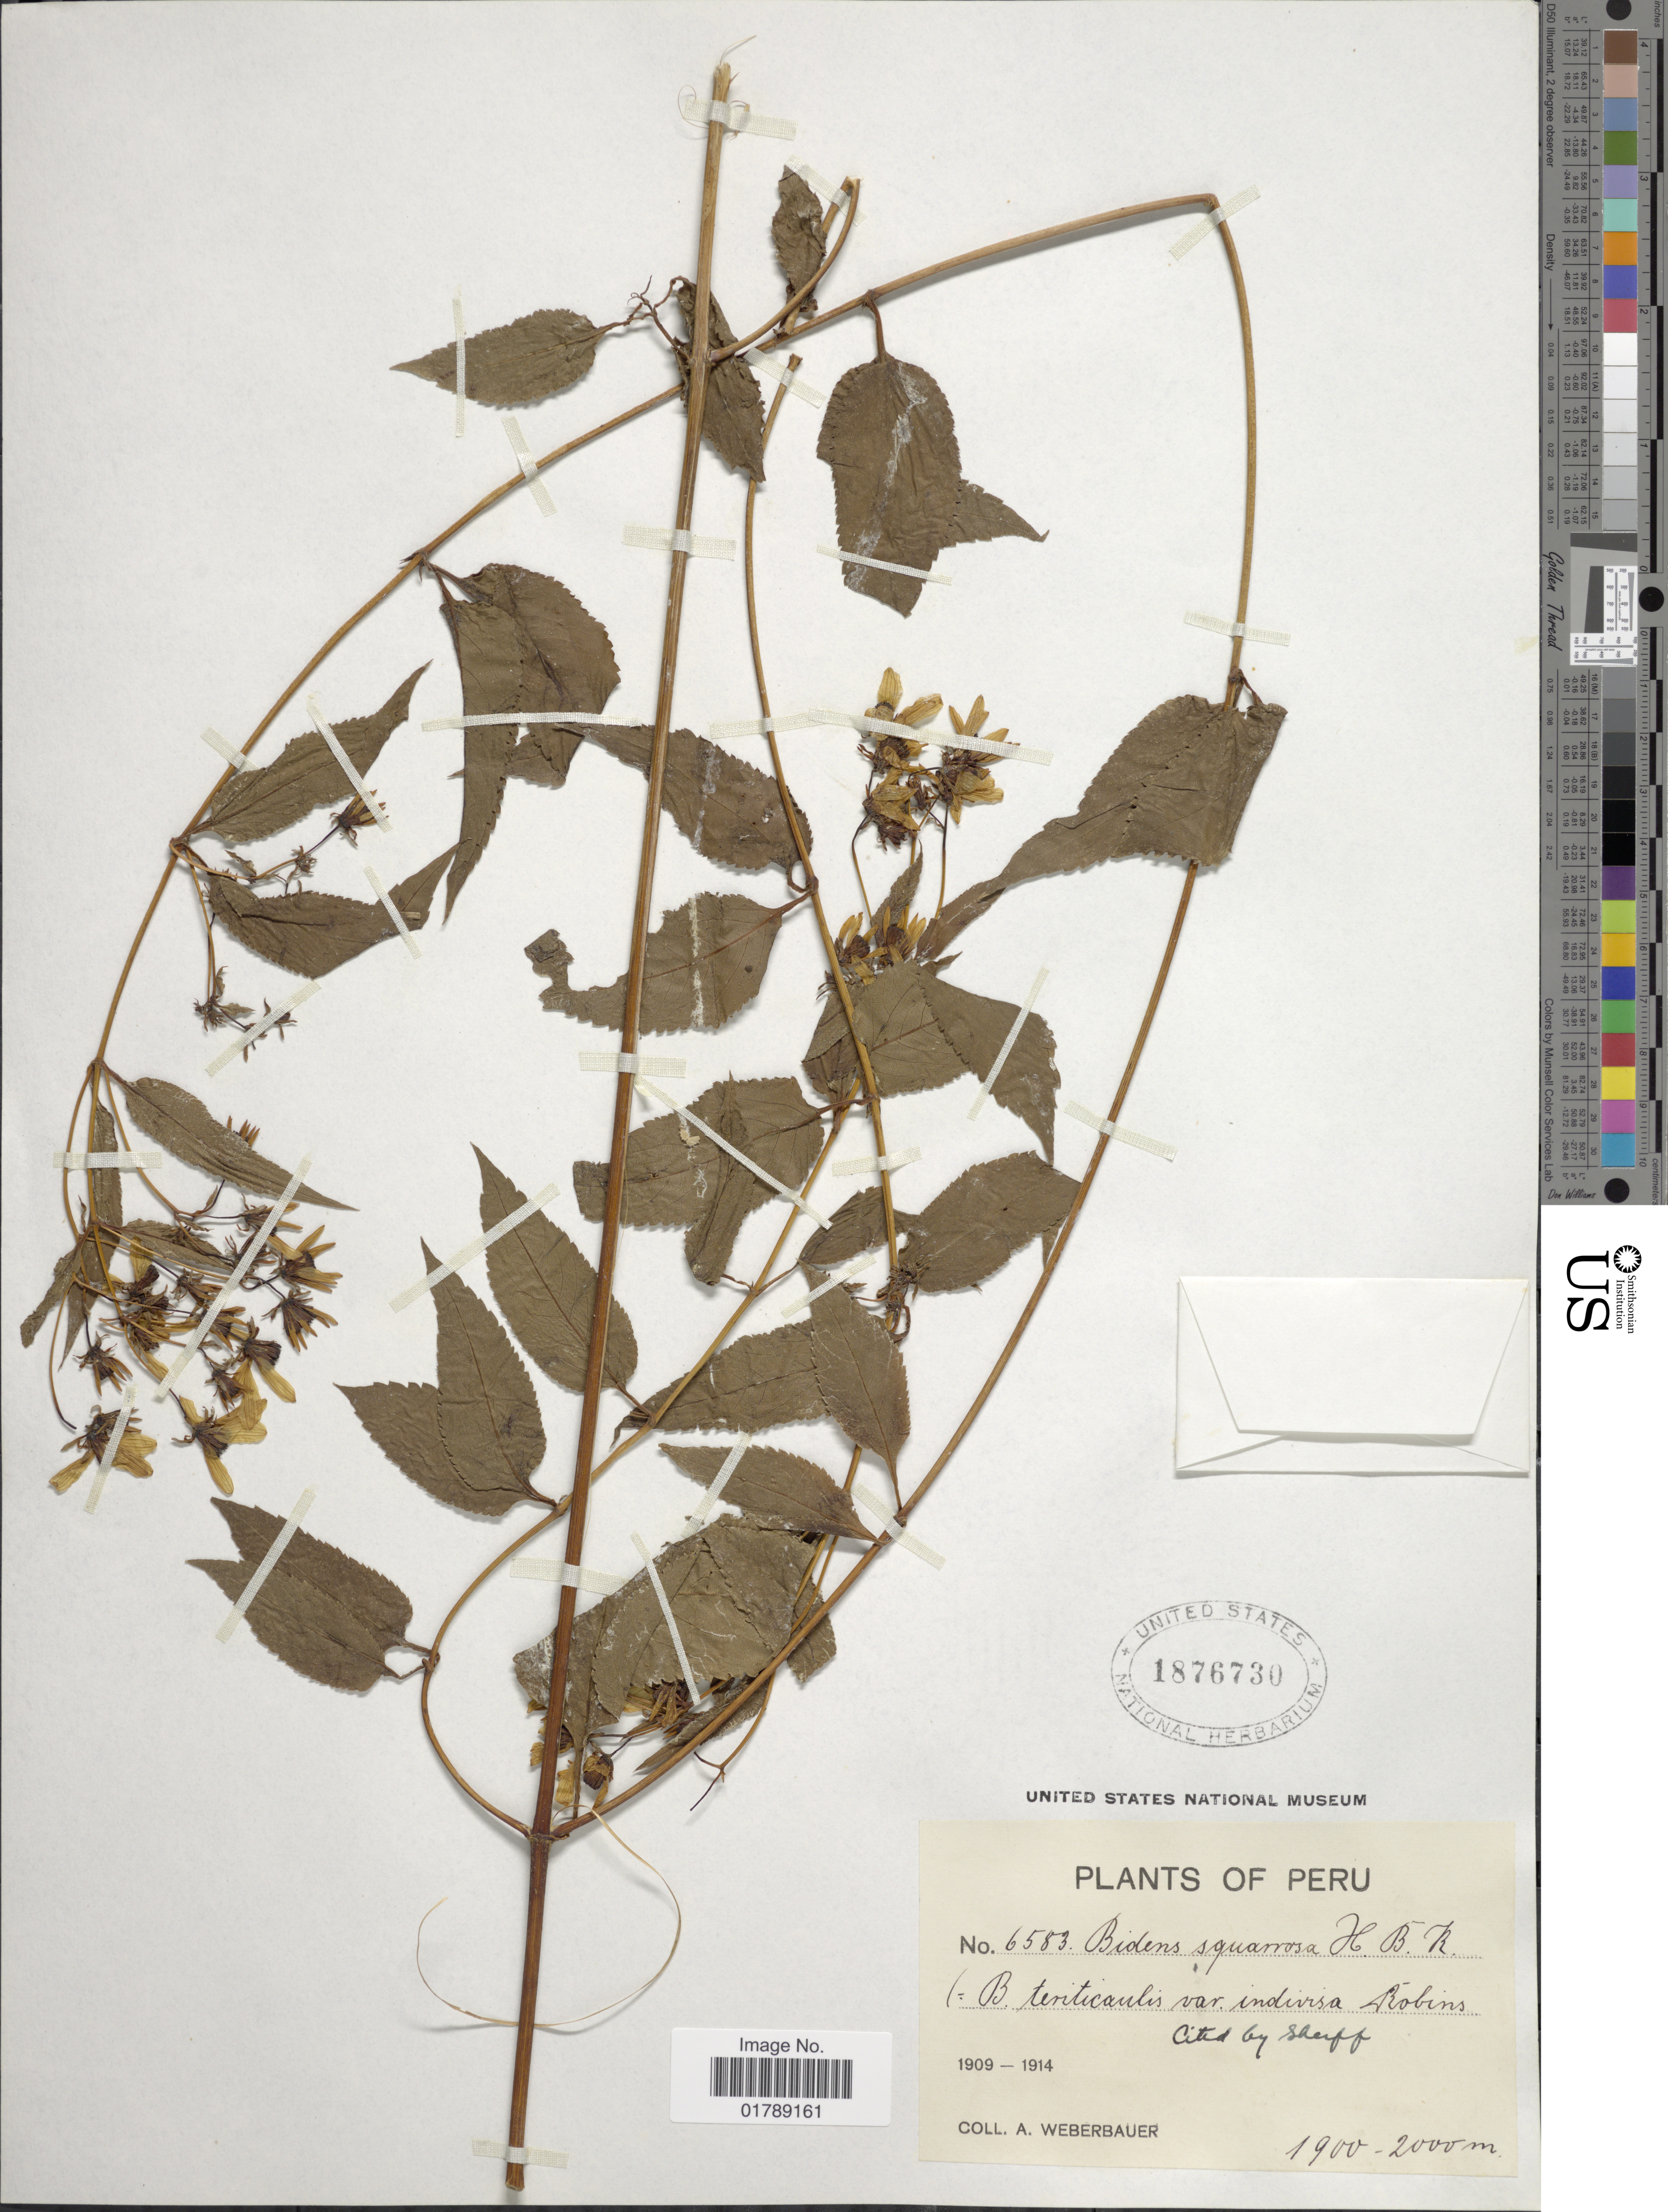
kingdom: Plantae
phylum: Tracheophyta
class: Magnoliopsida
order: Asterales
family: Asteraceae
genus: Bidens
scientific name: Bidens squarrosa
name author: Kunth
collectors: A. Weberbauer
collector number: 6583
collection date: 1909/1914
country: Peru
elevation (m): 1900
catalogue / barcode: US 1876730